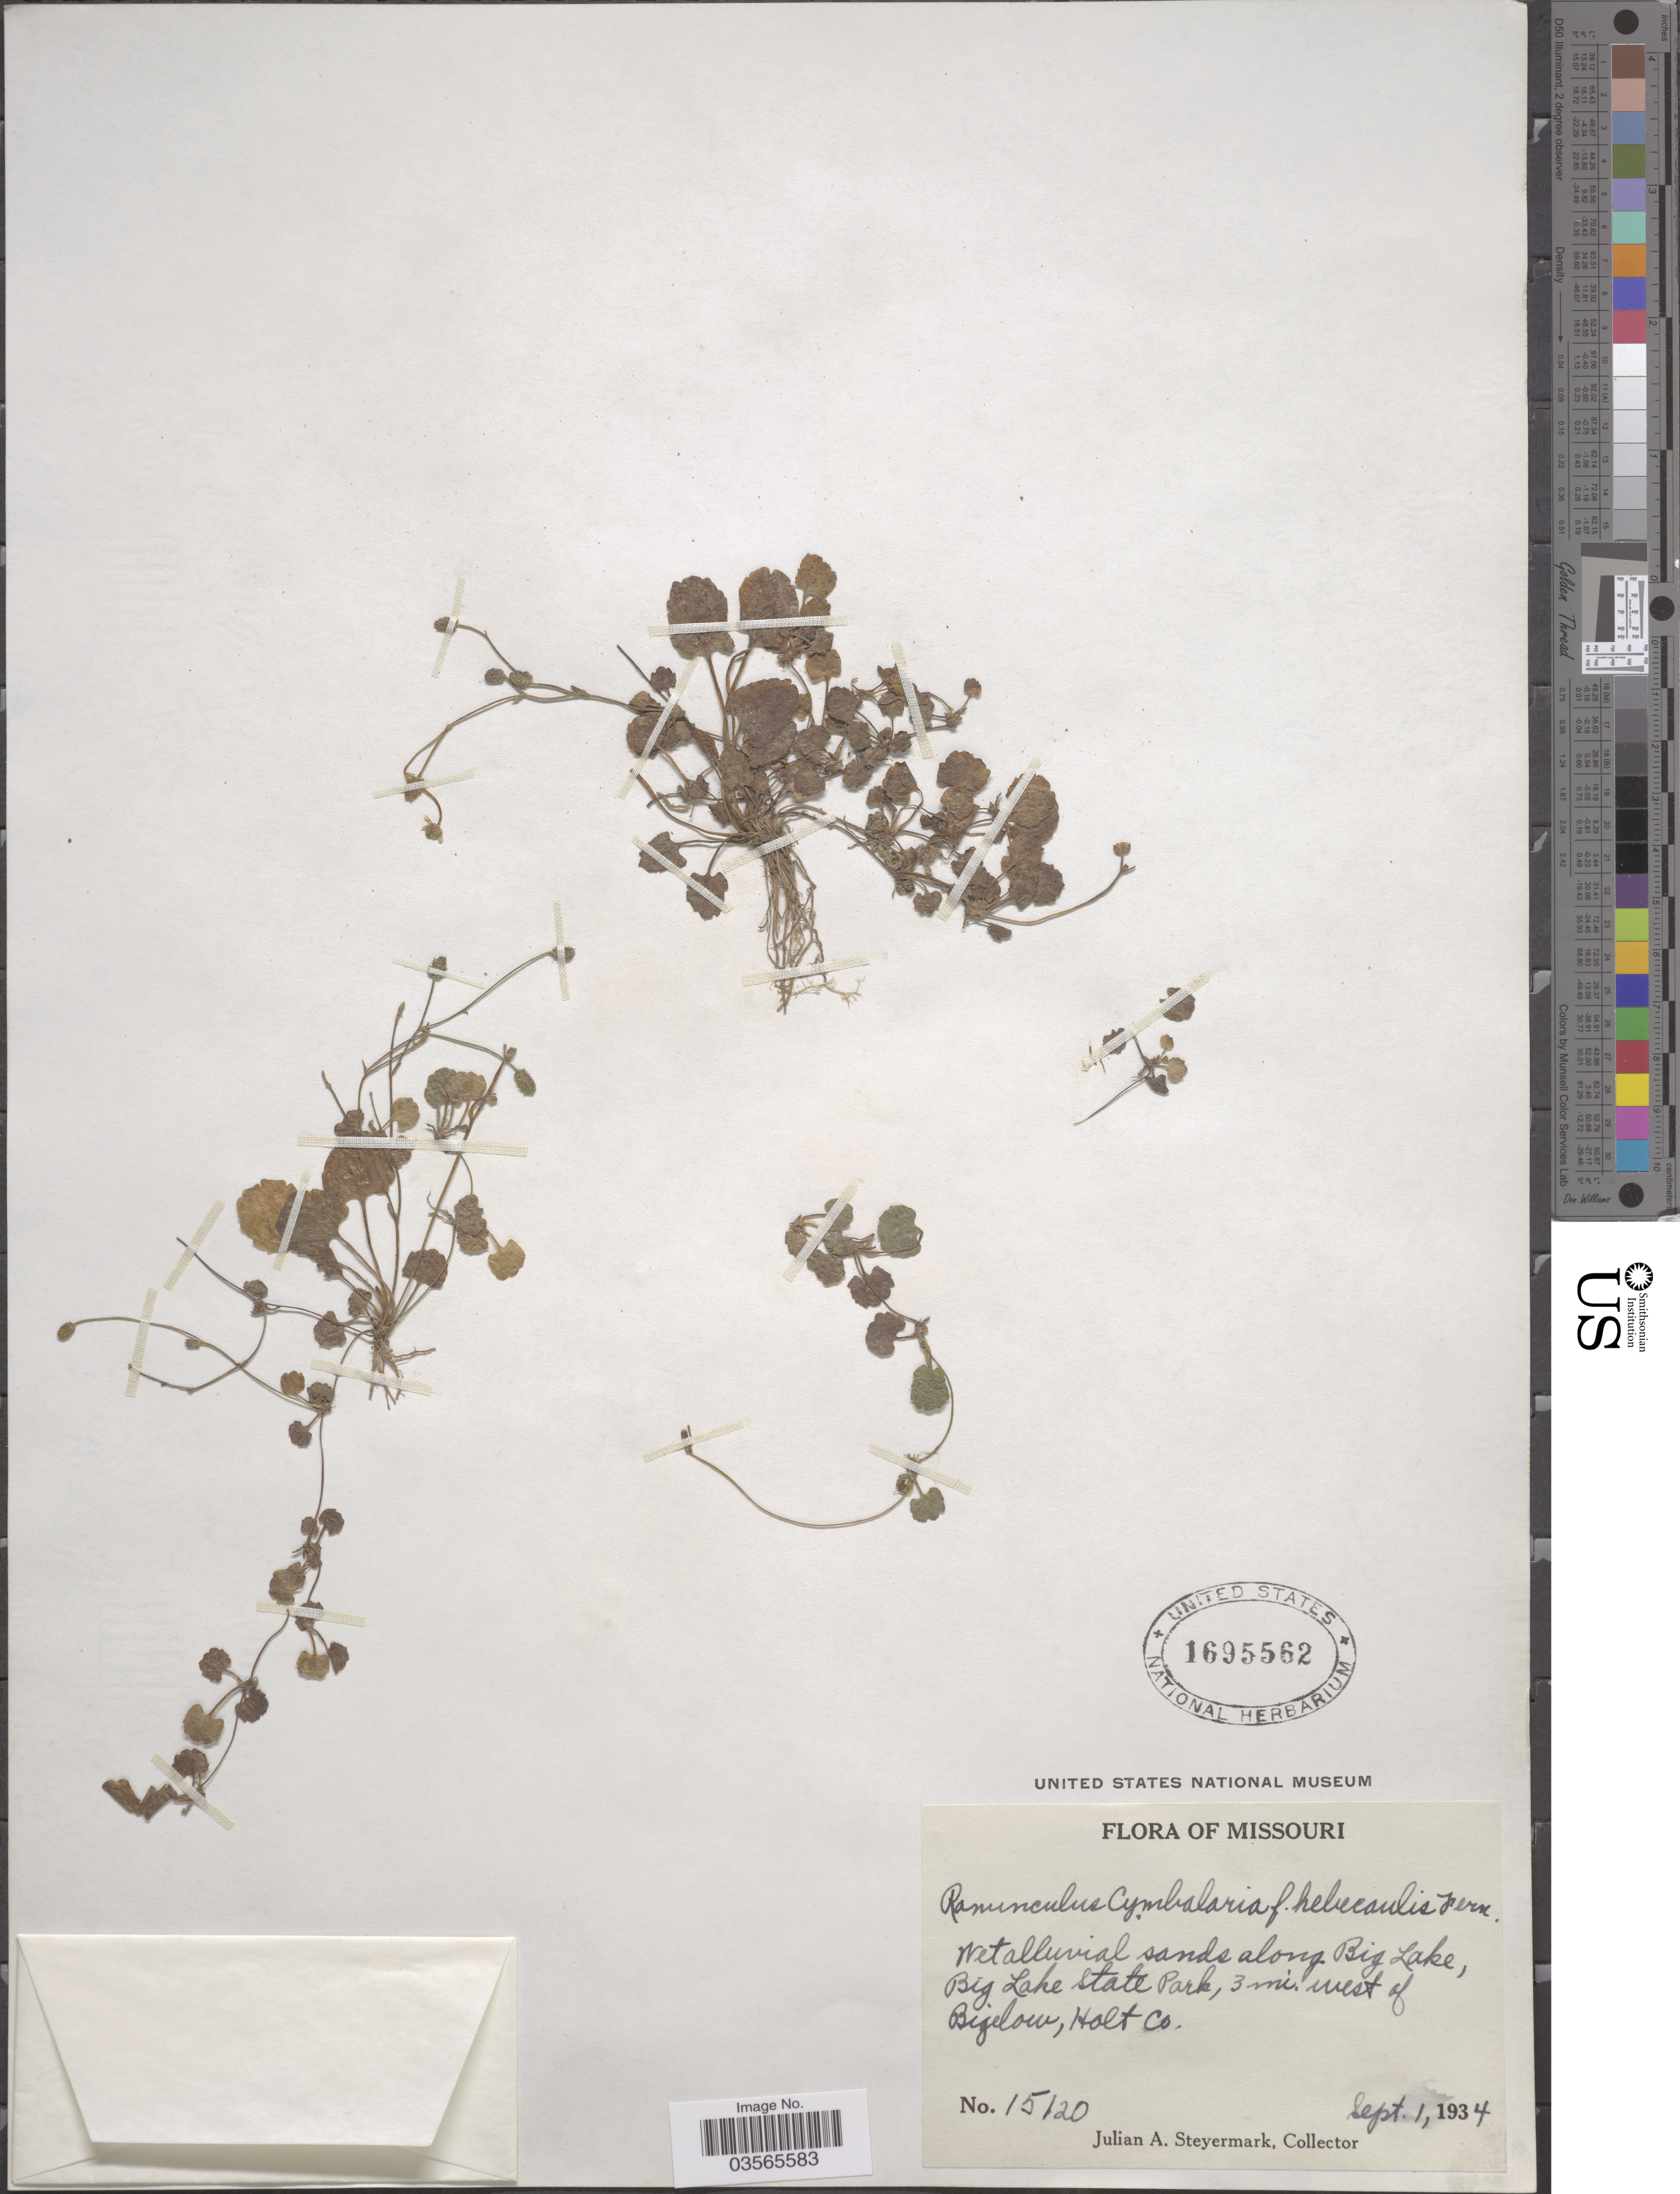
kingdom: Plantae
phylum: Tracheophyta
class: Magnoliopsida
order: Ranunculales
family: Ranunculaceae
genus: Halerpestes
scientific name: Halerpestes cymbalaria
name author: (Pursh) Greene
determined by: Strong, M. T., (US), Smithsonian Institution - National Museum of Natural History (UNITED STATES)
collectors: J. Steyermark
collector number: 15120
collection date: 1934-09-01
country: United States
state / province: Missouri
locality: Wet alluvial sands along Big Lake, Big Lake State Park, 3 mi. west of Bigelow, Holt Co.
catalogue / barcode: US 1695562